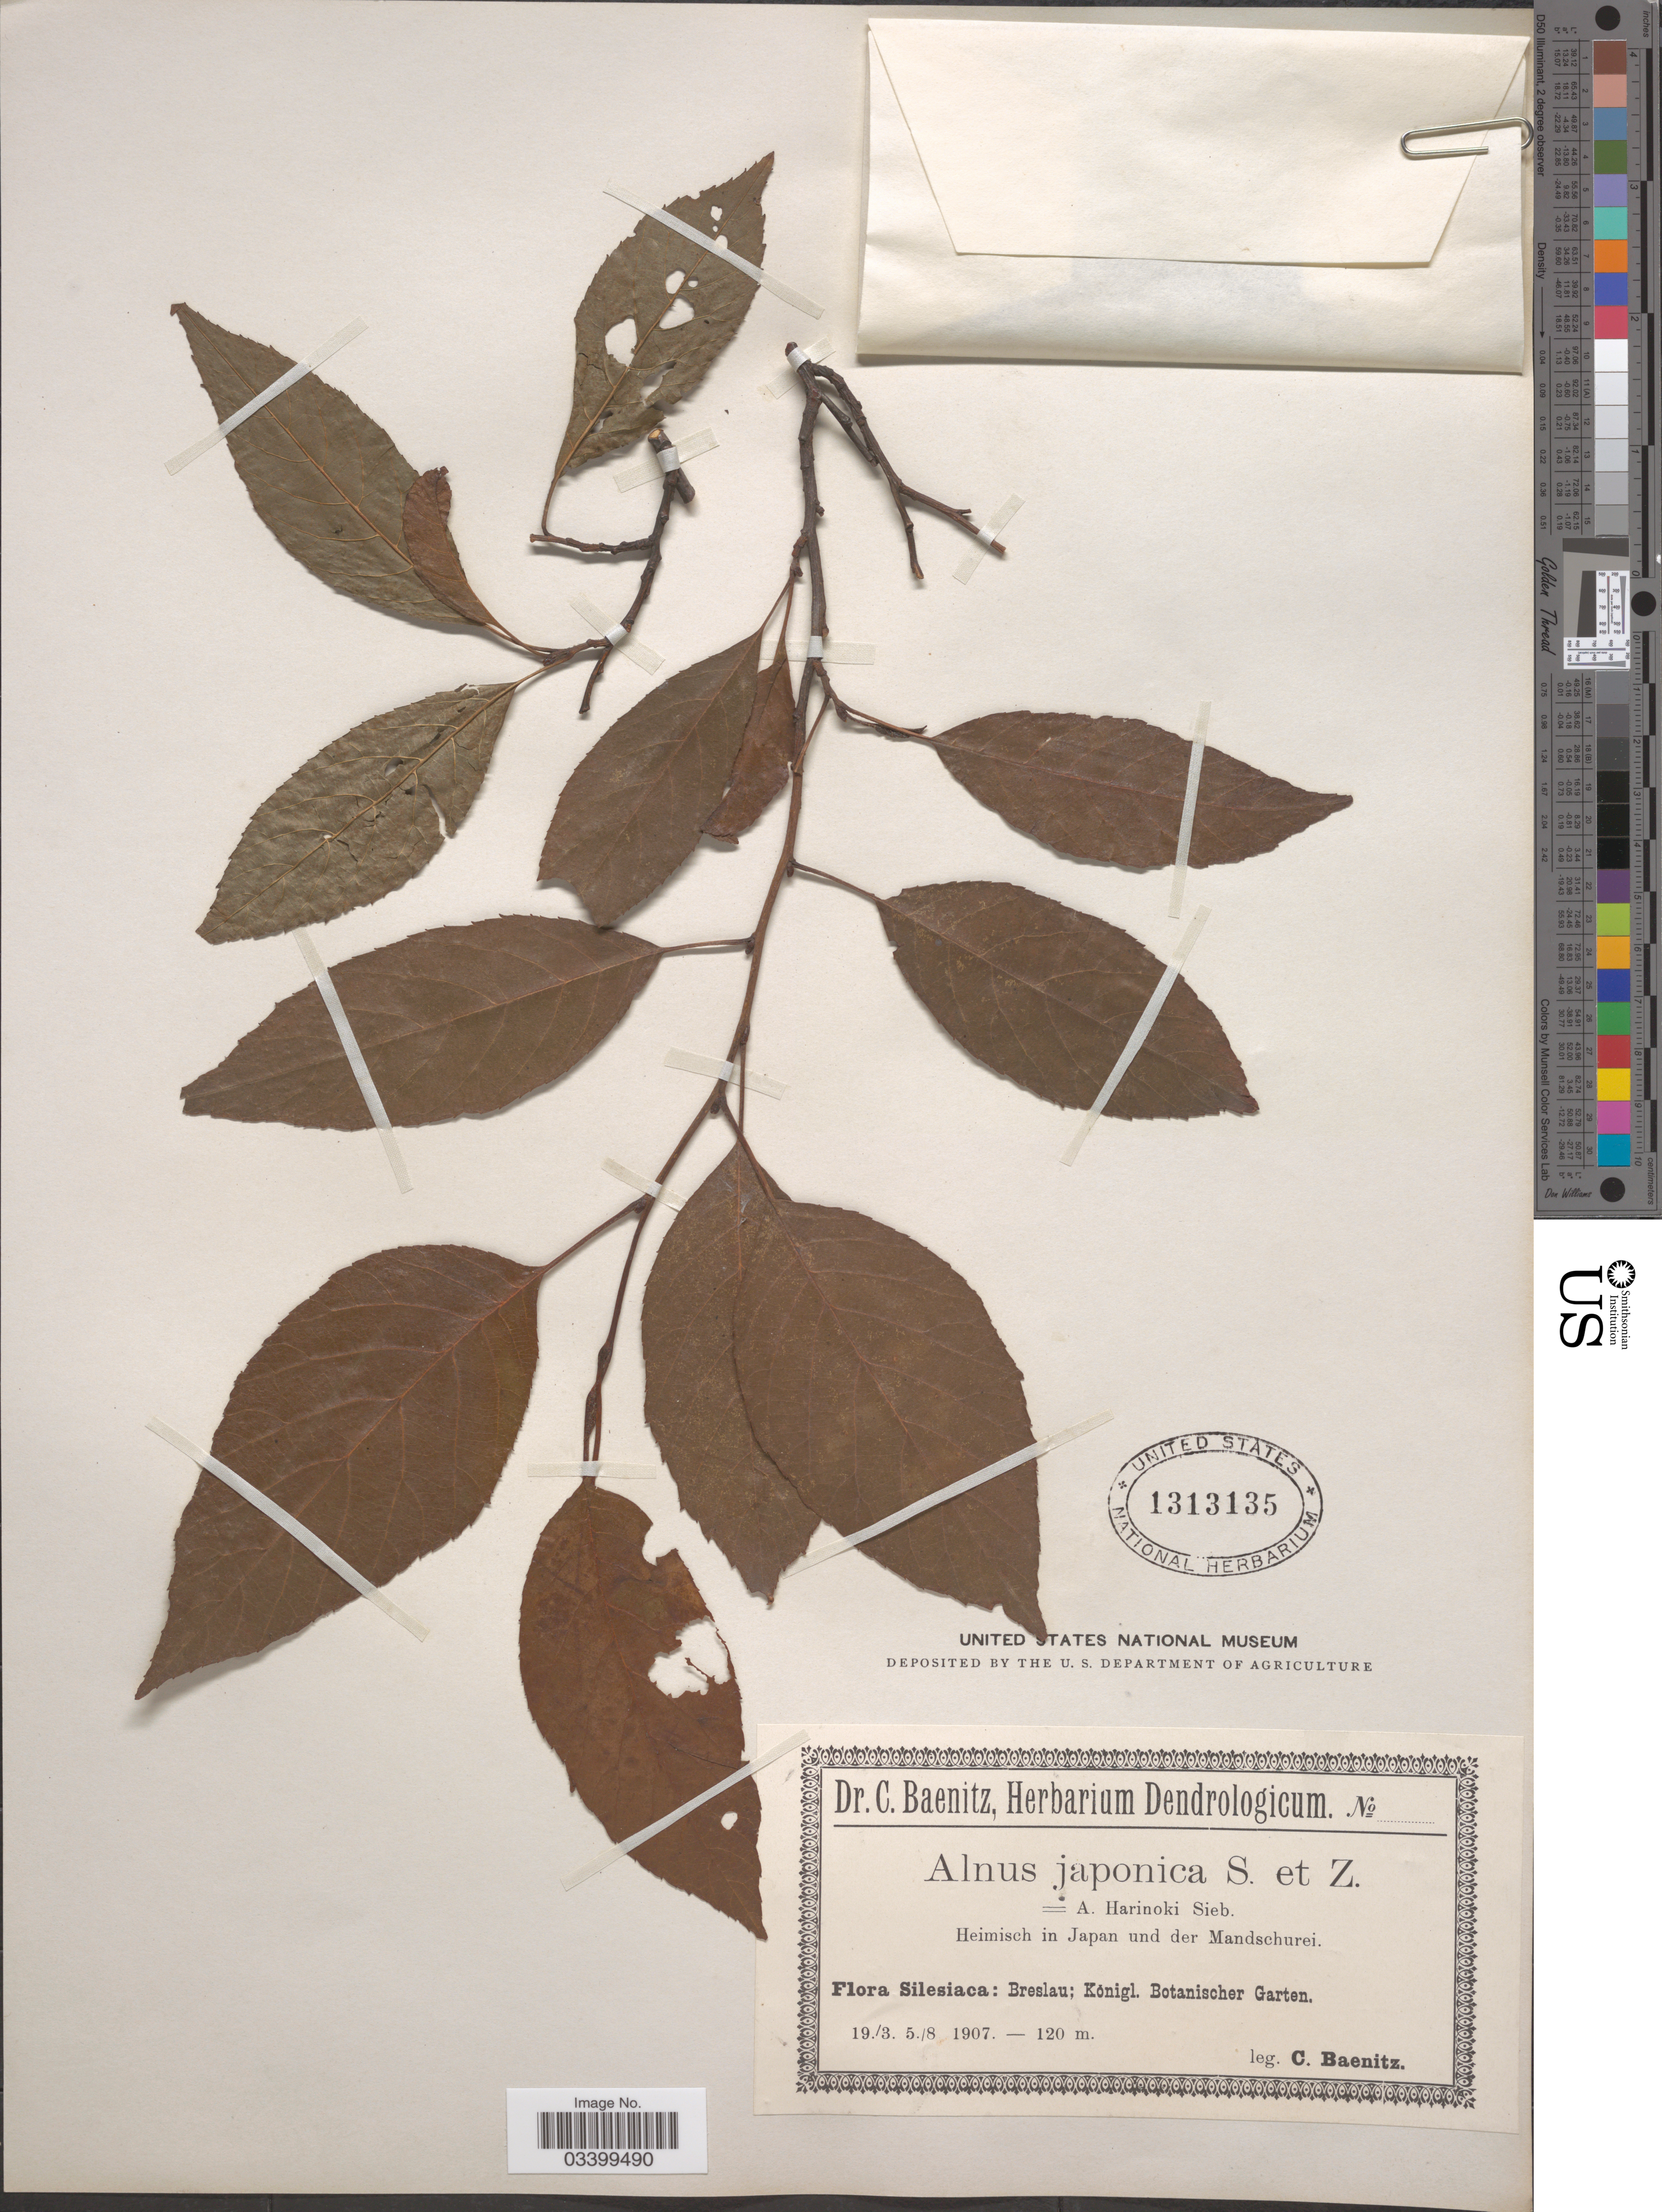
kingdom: Plantae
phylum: Tracheophyta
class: Magnoliopsida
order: Fagales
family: Betulaceae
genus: Alnus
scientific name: Alnus japonica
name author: (Thunb.) Steud.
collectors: C. G. Baenitz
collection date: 1907-03-19/1907-08-05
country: Poland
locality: Silesiaca: Breslau; Königl. Botanischer Garten.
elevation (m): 120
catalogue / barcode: US 1313135